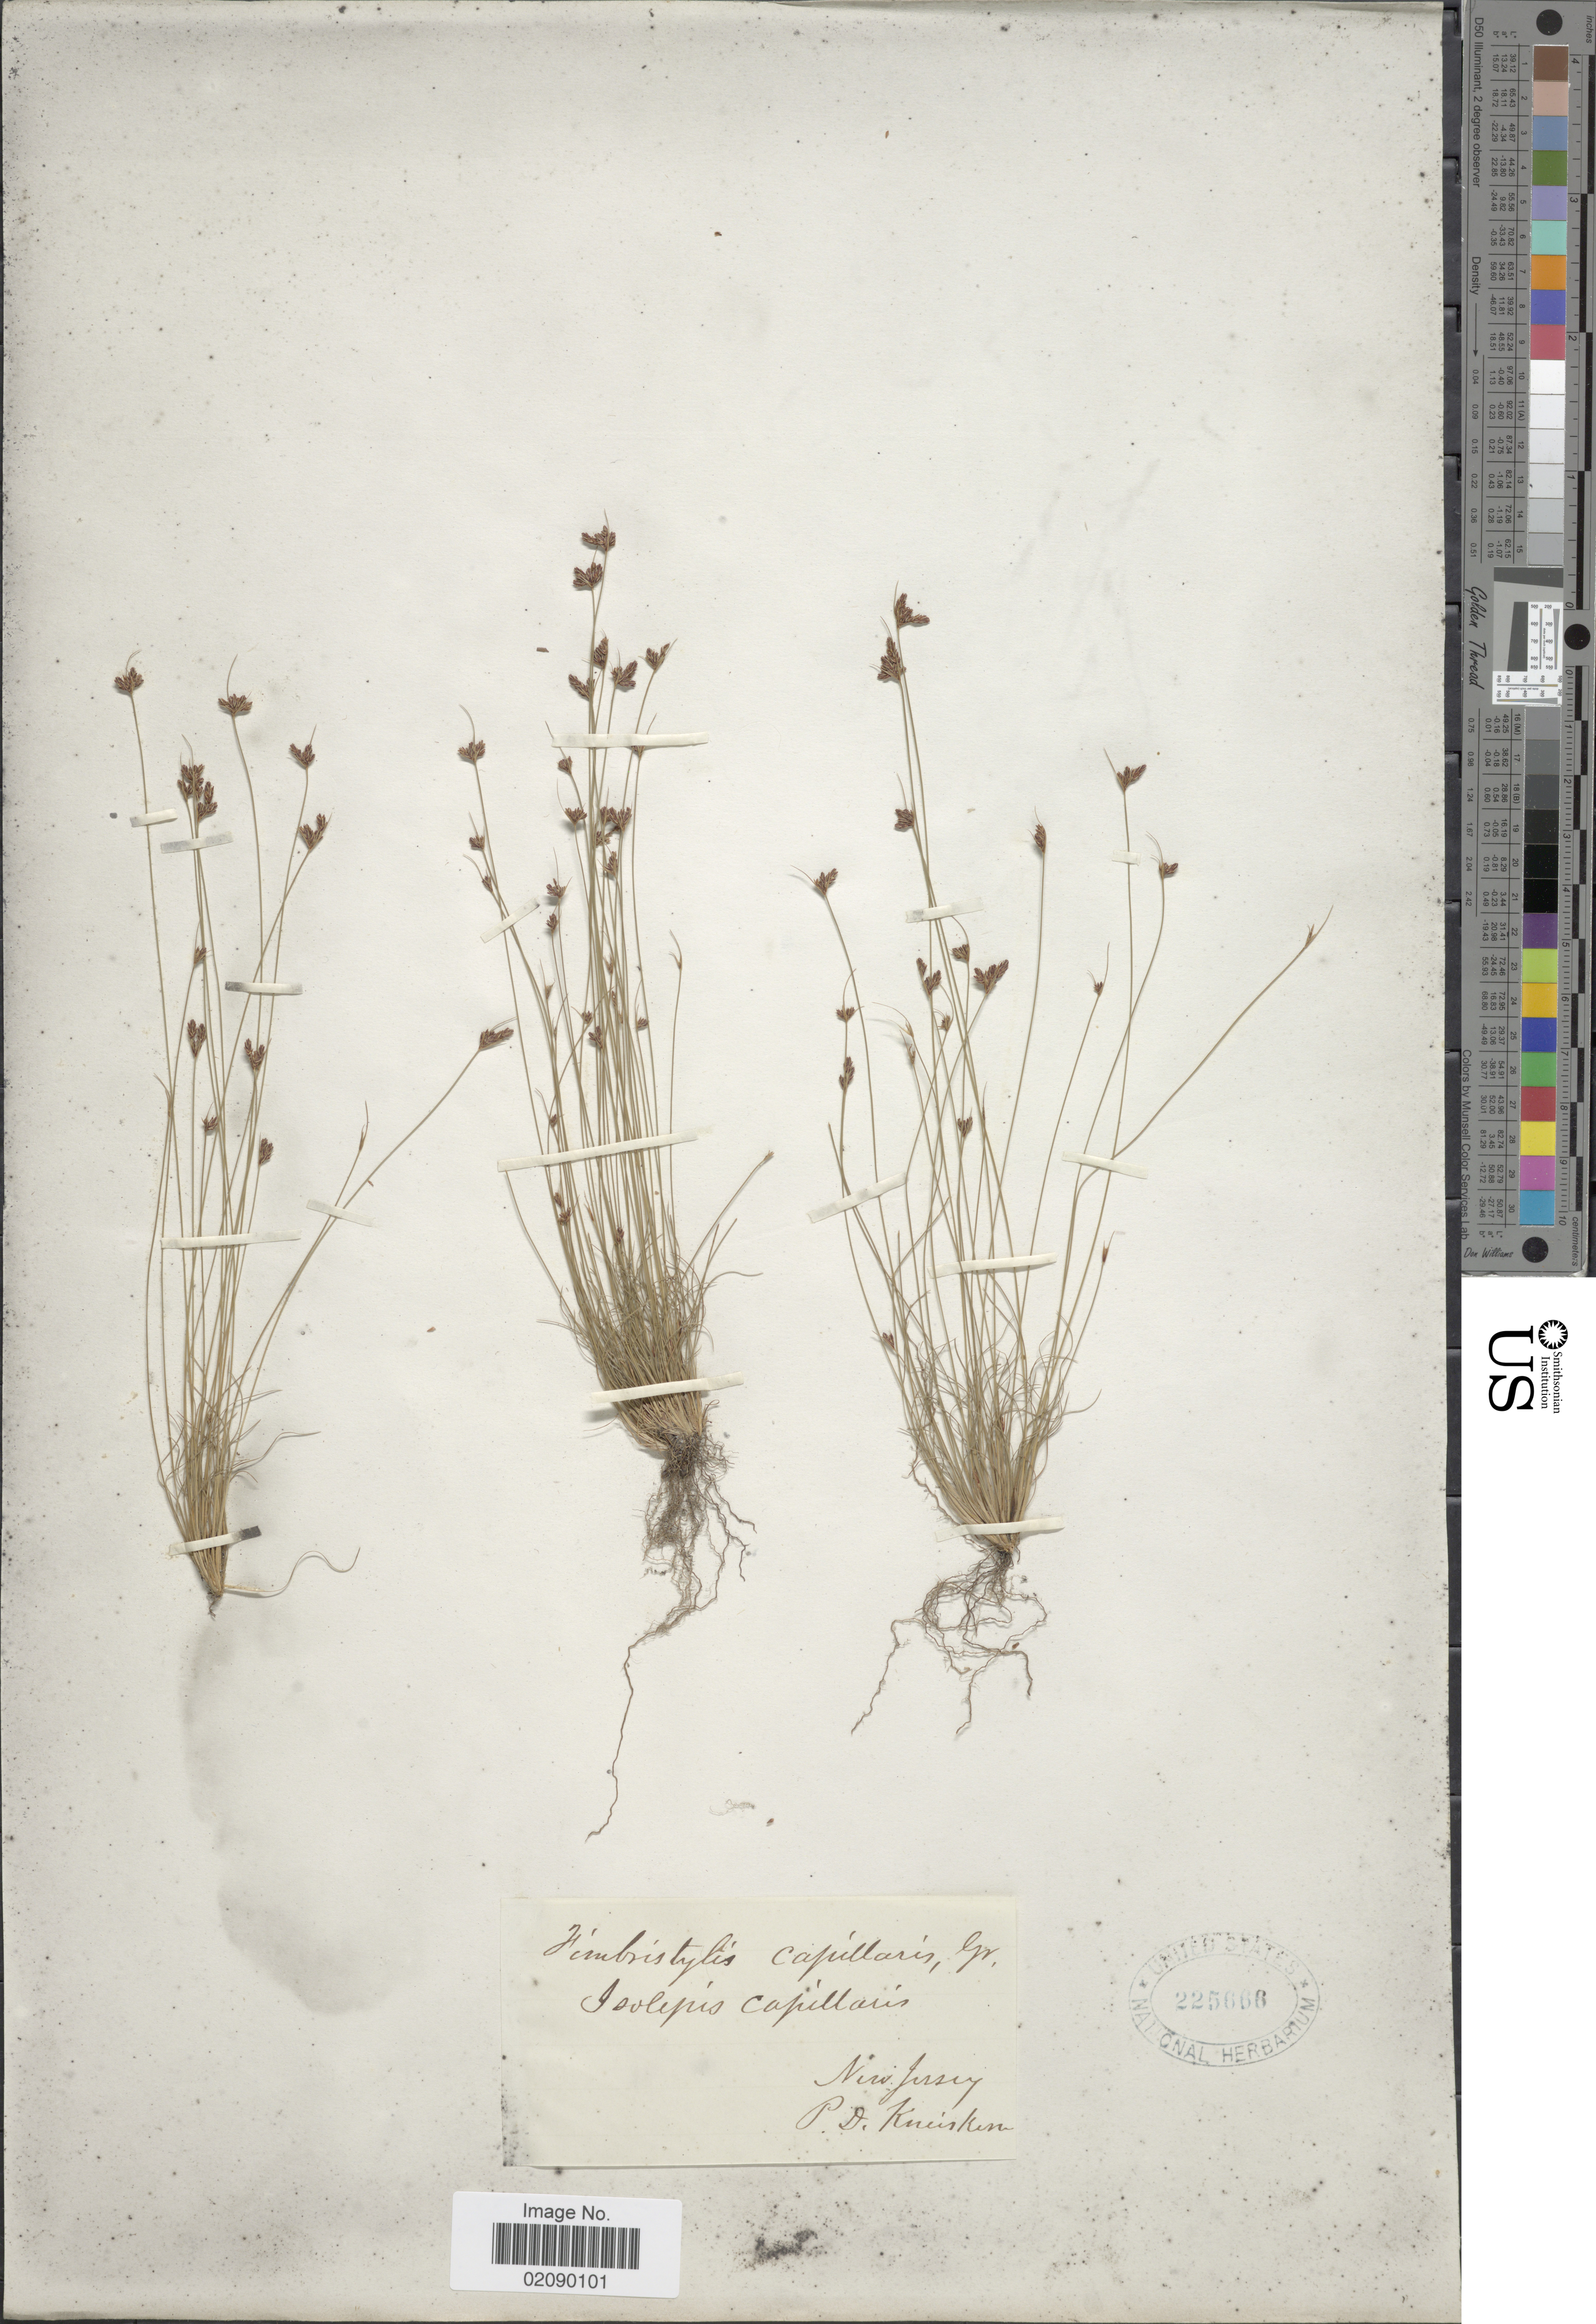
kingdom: Plantae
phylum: Tracheophyta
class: Liliopsida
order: Poales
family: Cyperaceae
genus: Bulbostylis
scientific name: Bulbostylis capillaris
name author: (L.) Kunth ex C.B. Clarke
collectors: P. Kneiskern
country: United States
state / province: New Jersey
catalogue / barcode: US 225666